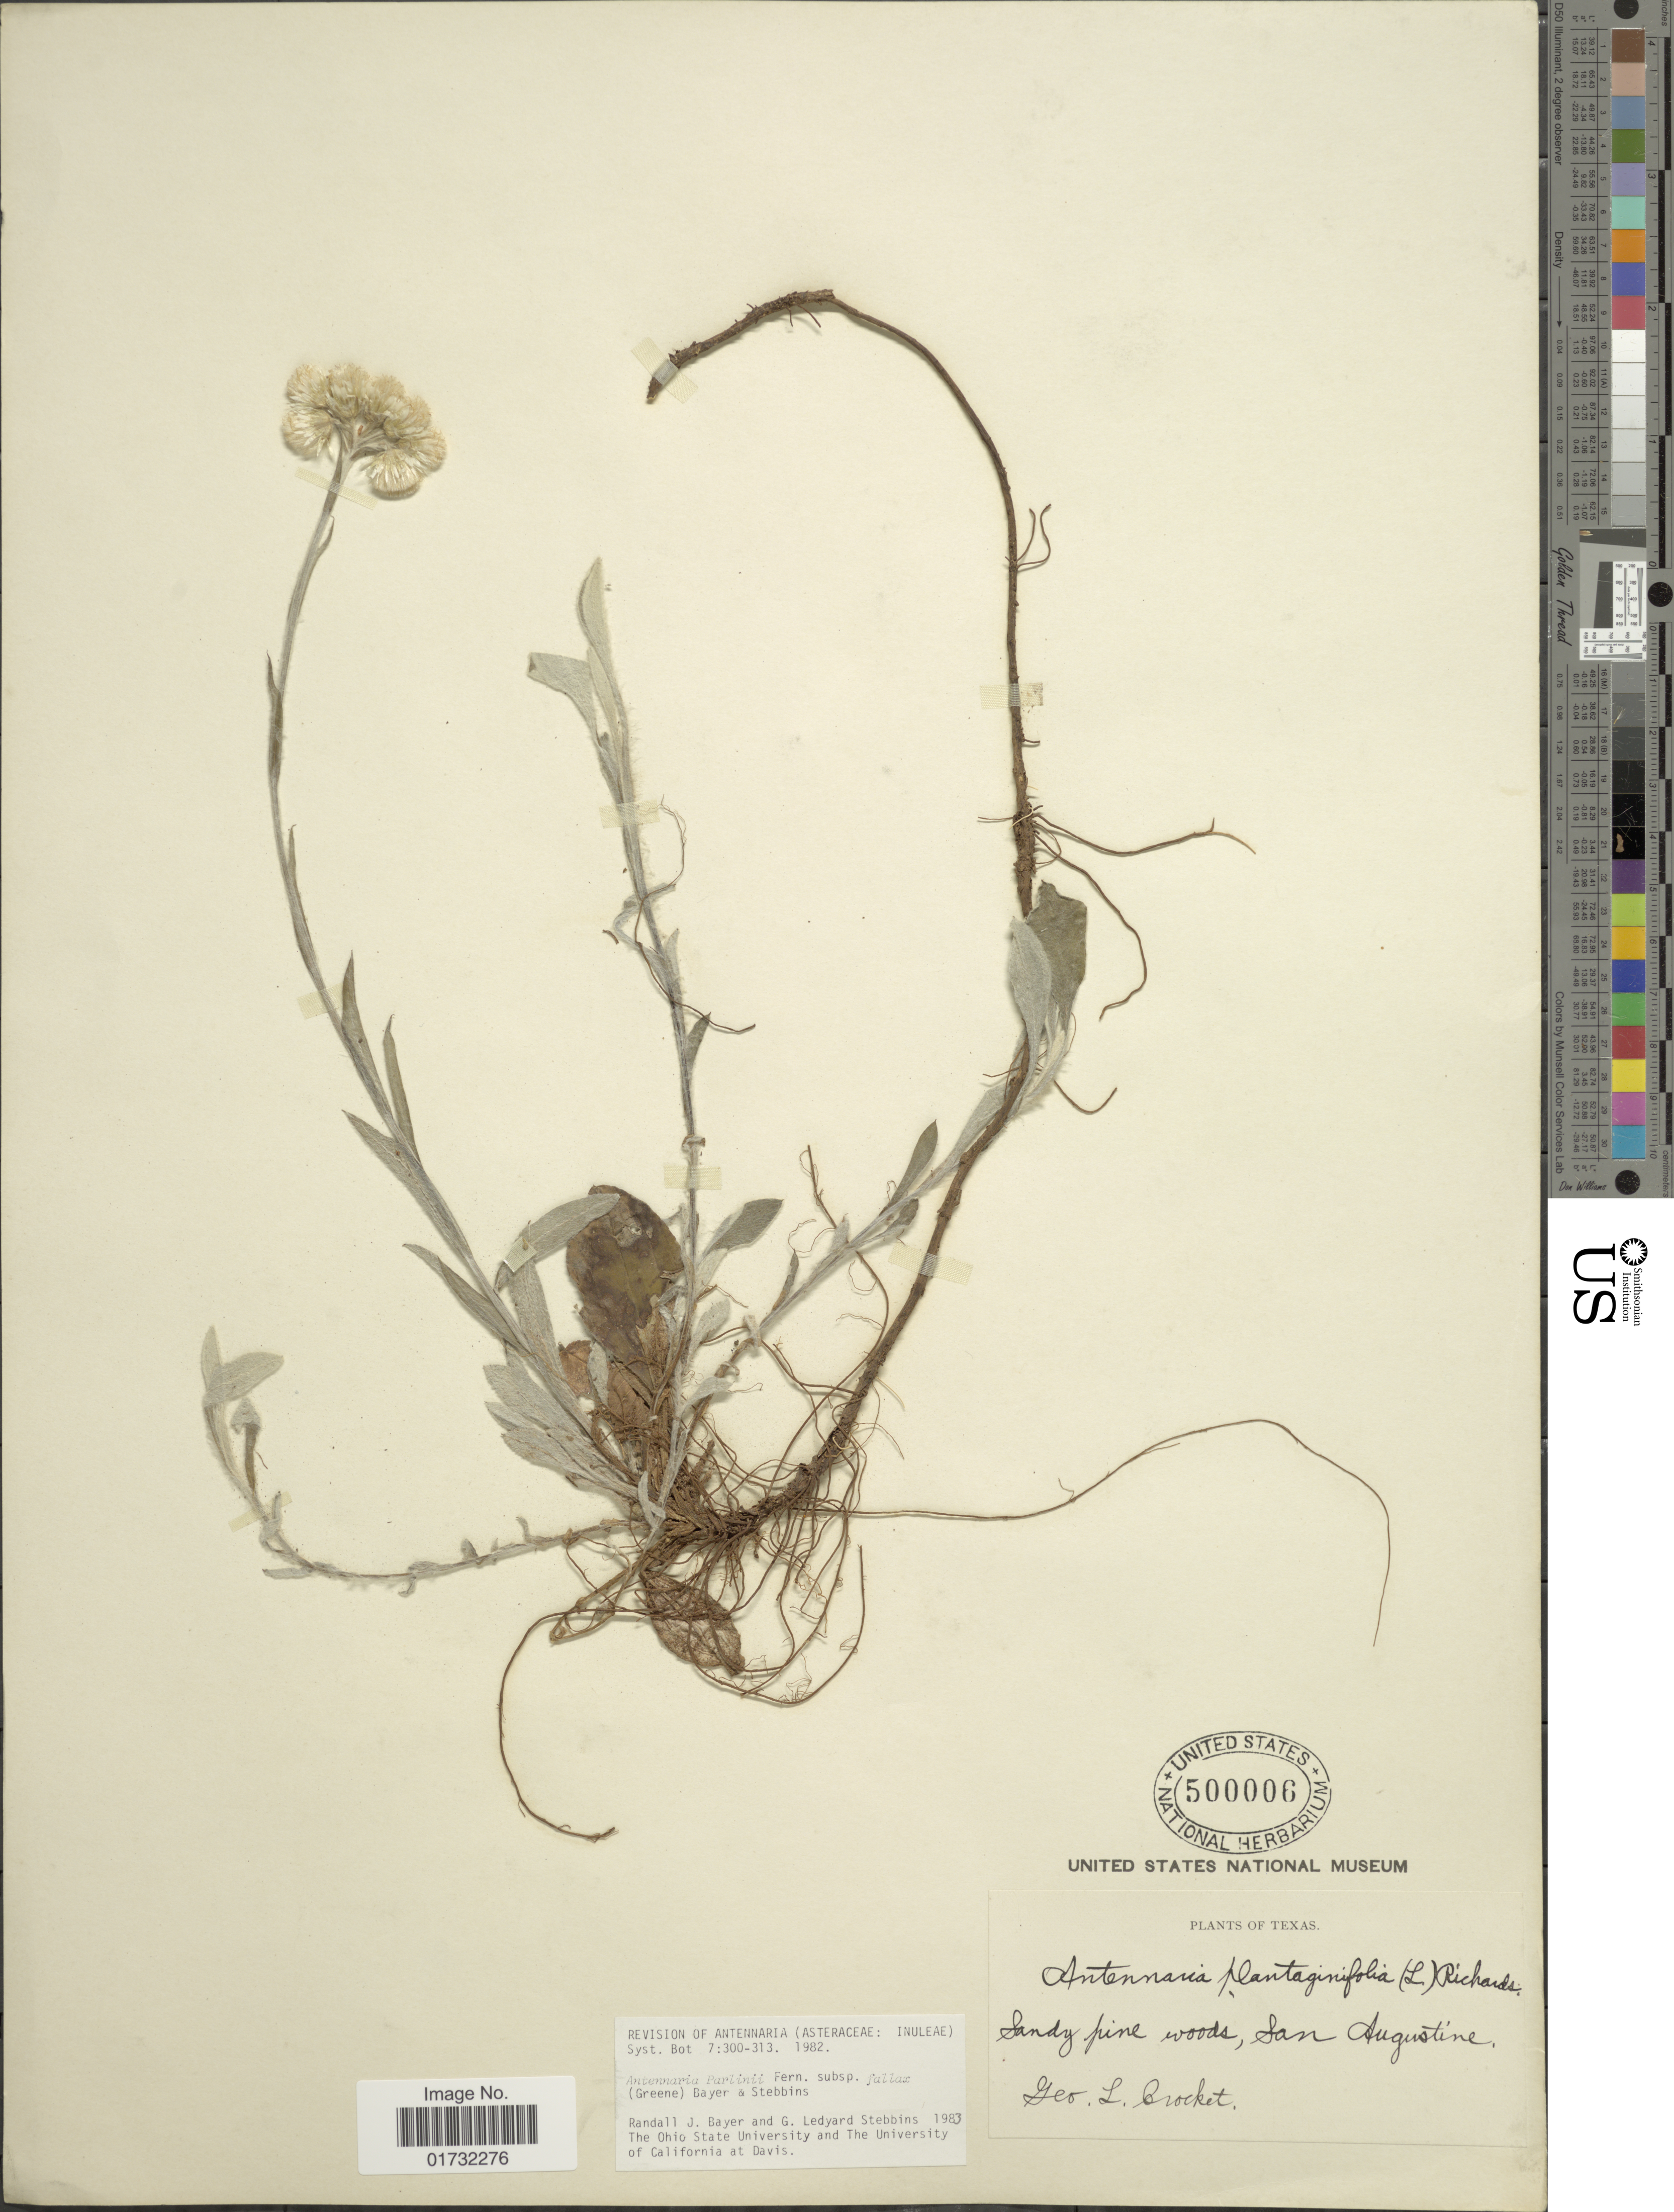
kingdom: Plantae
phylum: Tracheophyta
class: Magnoliopsida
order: Asterales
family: Asteraceae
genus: Antennaria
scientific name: Antennaria parlinii subsp. fallax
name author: (Greene) R.J. Bayer & Stebbins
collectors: G. Crocket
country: United States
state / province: Texas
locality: San Augustine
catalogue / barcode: US 500006